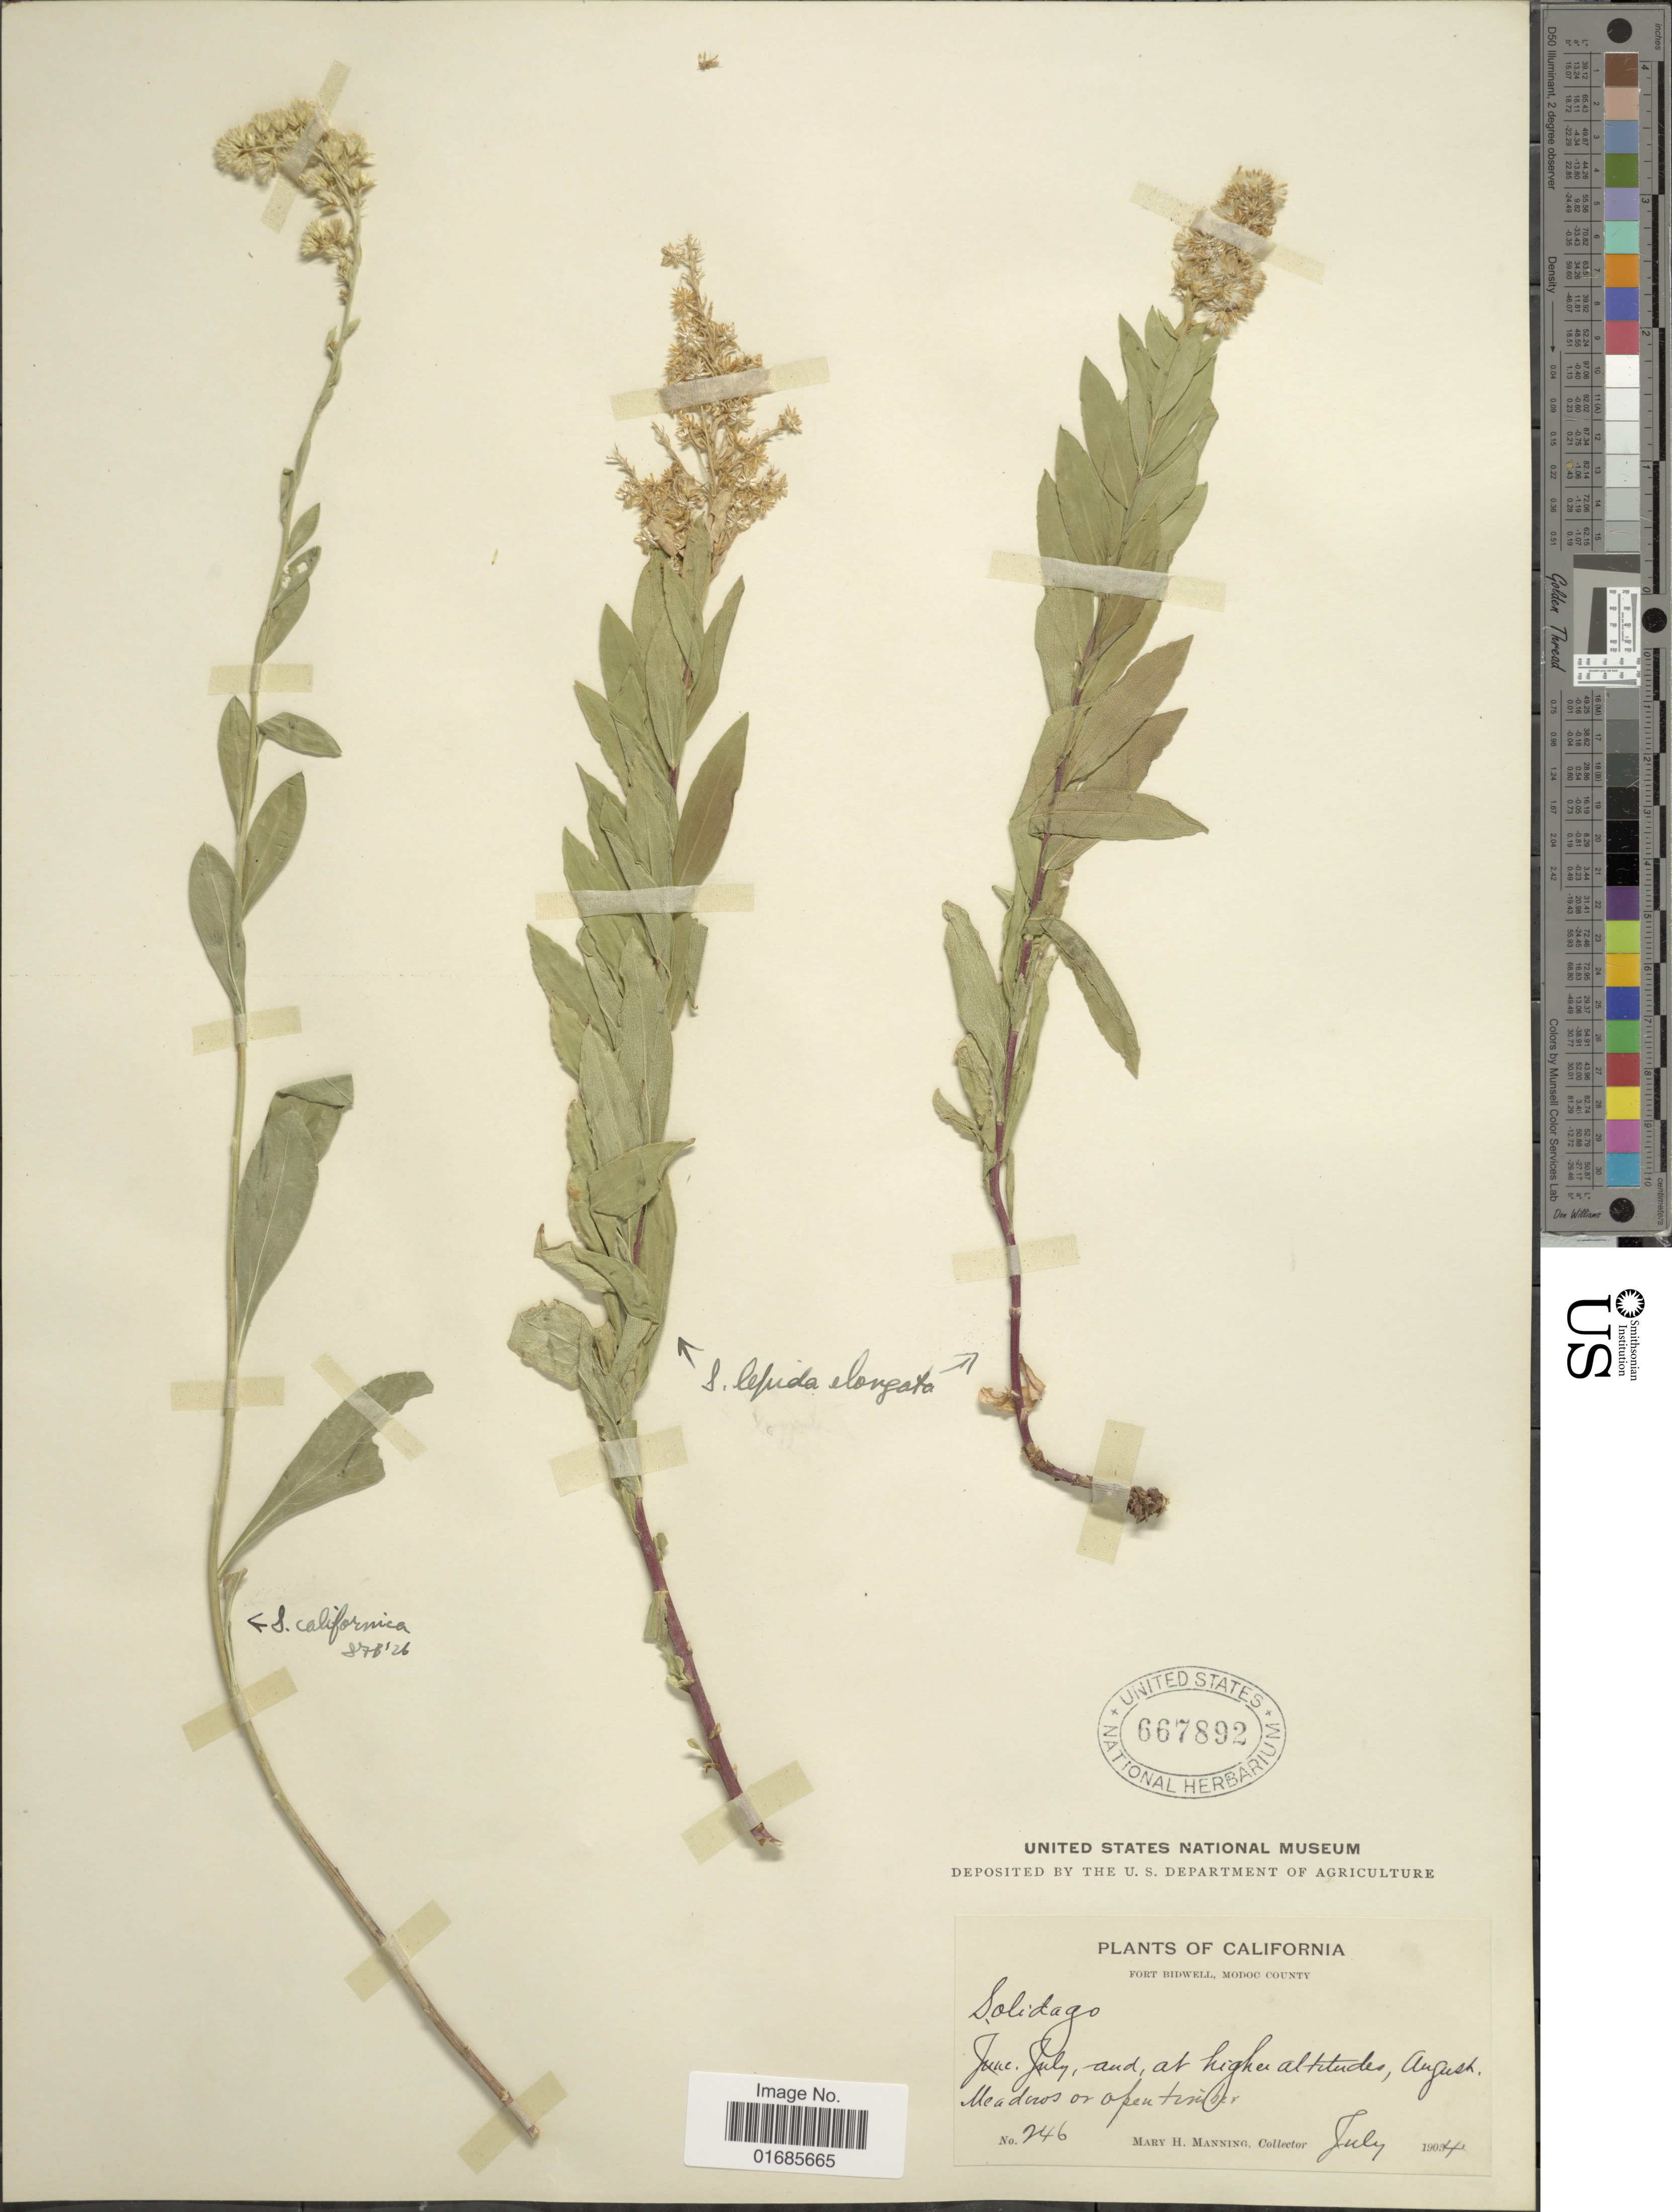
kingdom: Plantae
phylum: Tracheophyta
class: Magnoliopsida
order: Asterales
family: Asteraceae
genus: Solidago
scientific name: Solidago canadensis var. salebrosa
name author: (Piper) M.E. Jones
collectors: M. Manning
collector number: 246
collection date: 1904-07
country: United States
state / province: California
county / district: Modoc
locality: Fort Bidwell, Modoc County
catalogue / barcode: US 667892